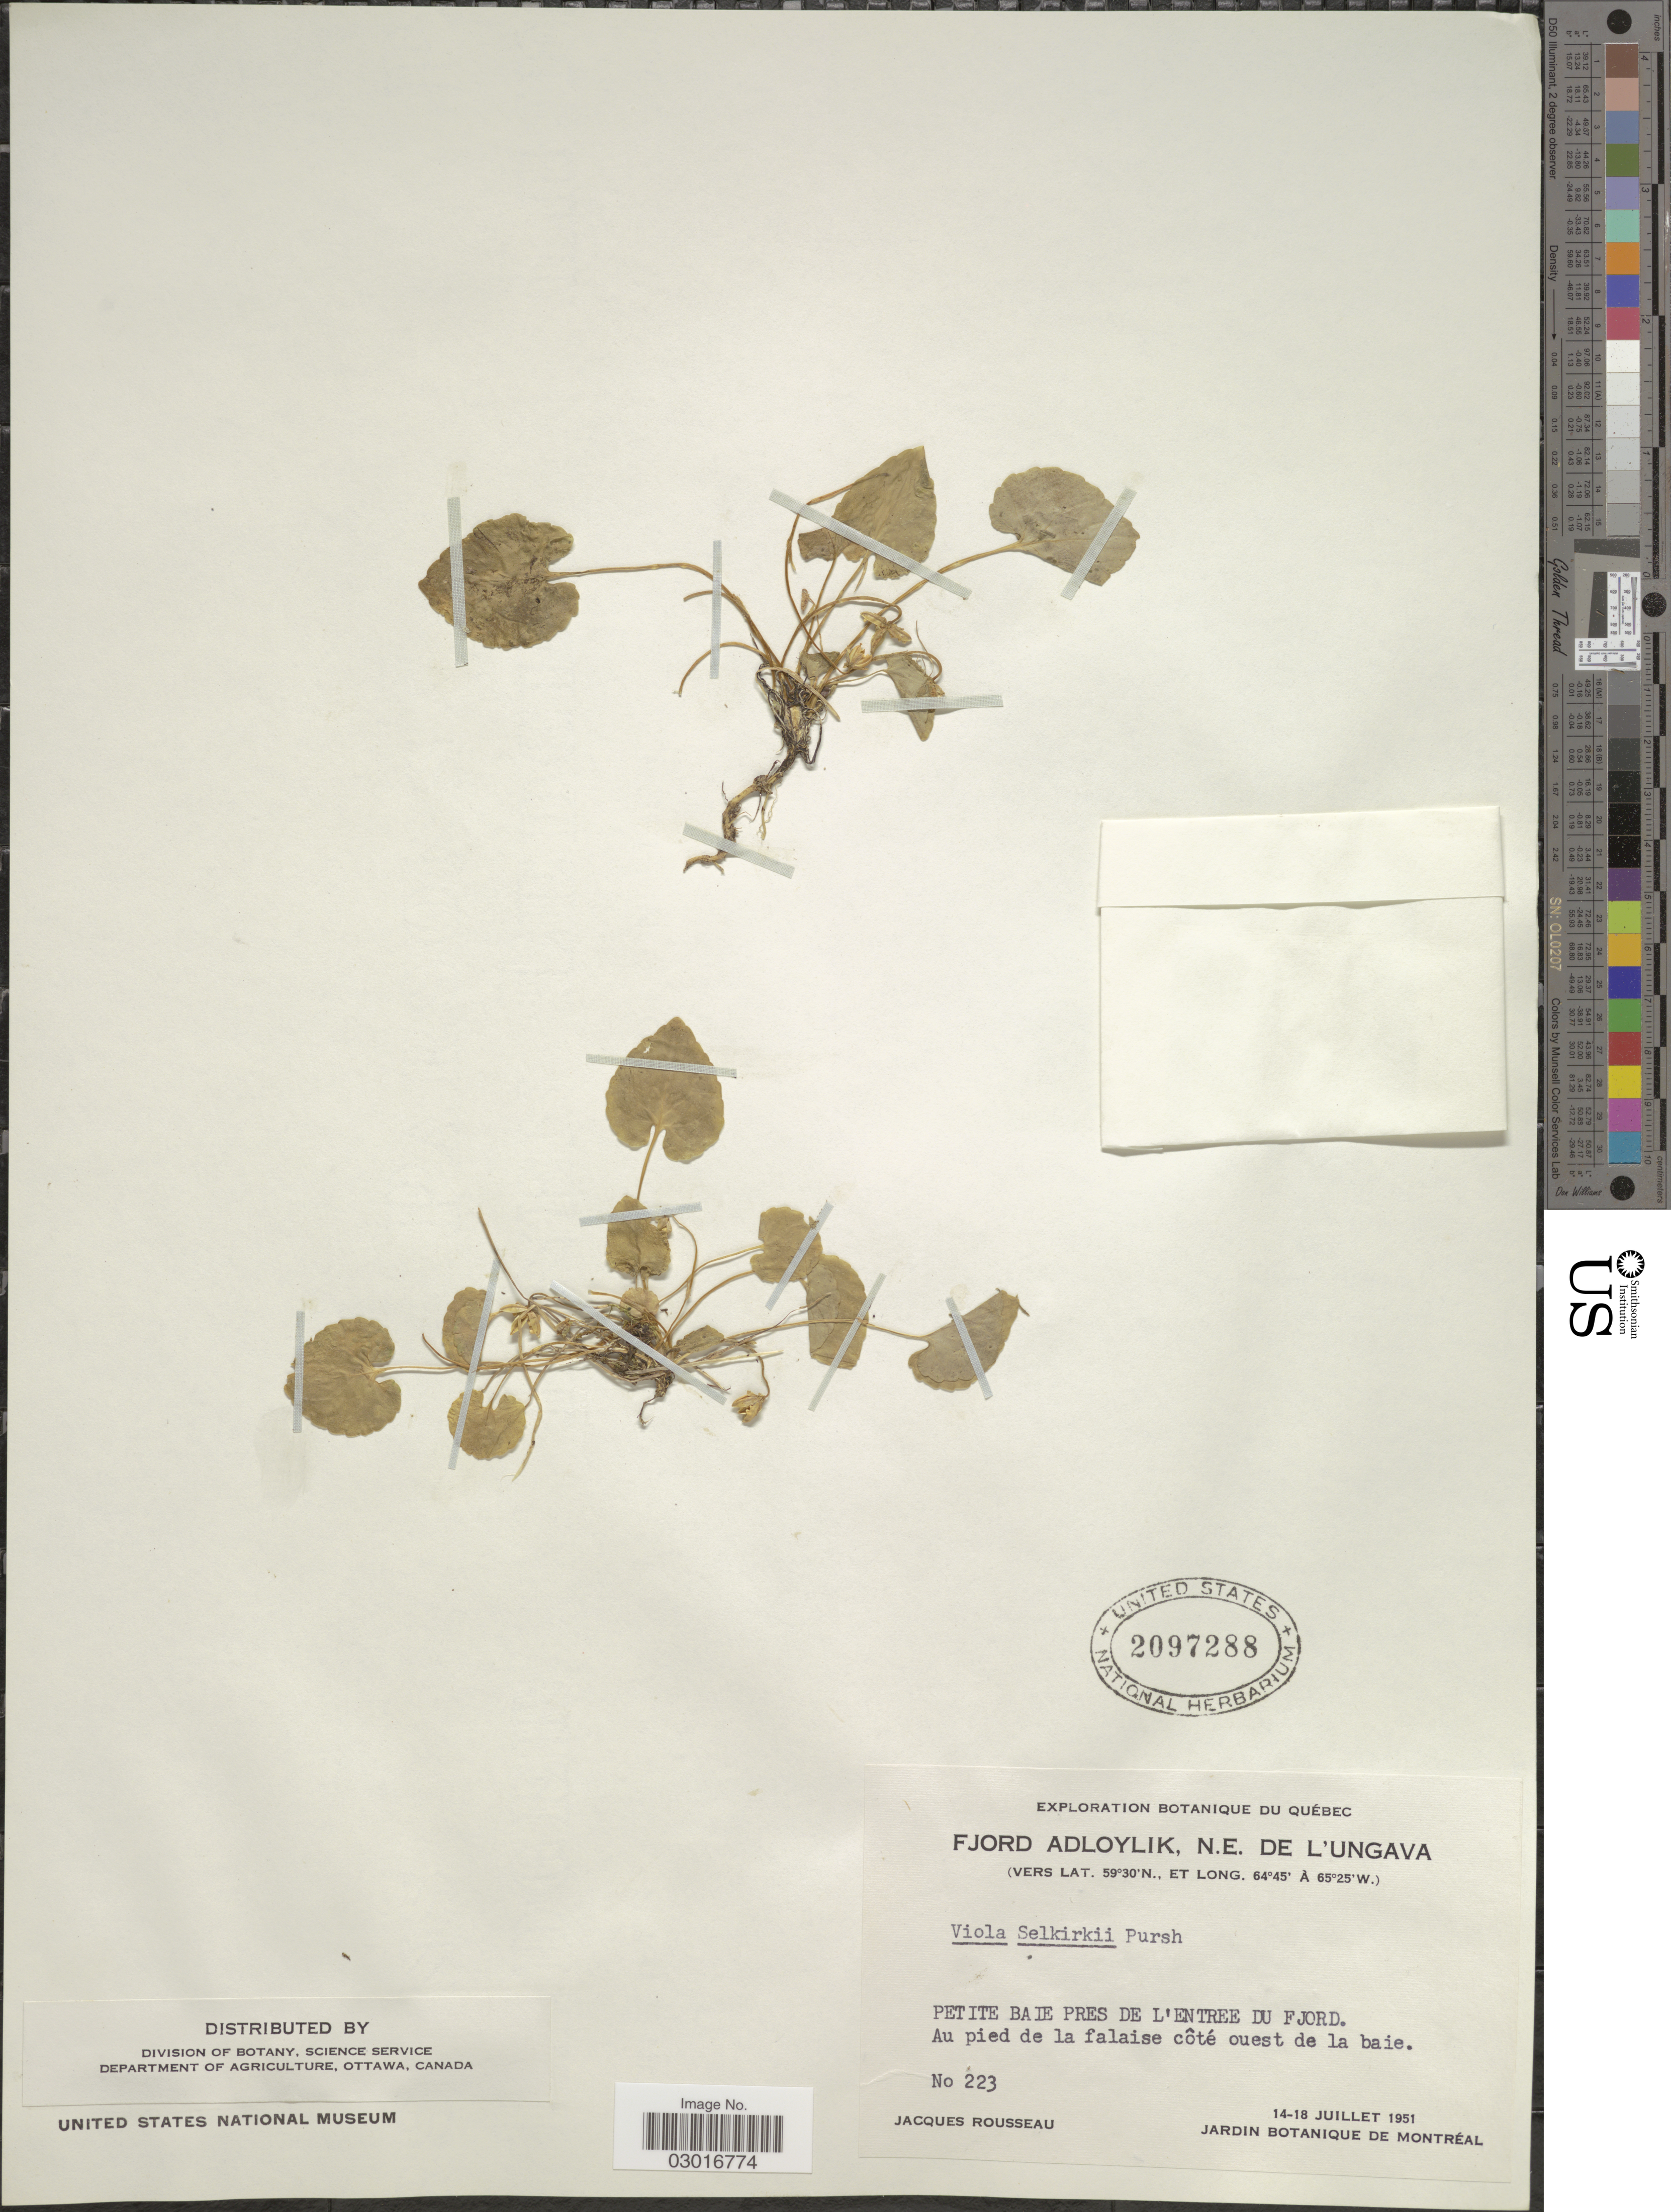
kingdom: Plantae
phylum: Tracheophyta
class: Magnoliopsida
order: Malpighiales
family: Violaceae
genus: Viola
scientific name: Viola selkirkii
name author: Pursh ex Goldie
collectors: J. Rousseau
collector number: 223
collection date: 1951-07-14/1951-07-18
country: Canada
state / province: Quebec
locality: Fjord Adloylik, N.E. de L'Ungava. Petite Baie Pres de L'Entree du Fjord. Au pied de la falaise côté ouest de la baie.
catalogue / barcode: US 2087288